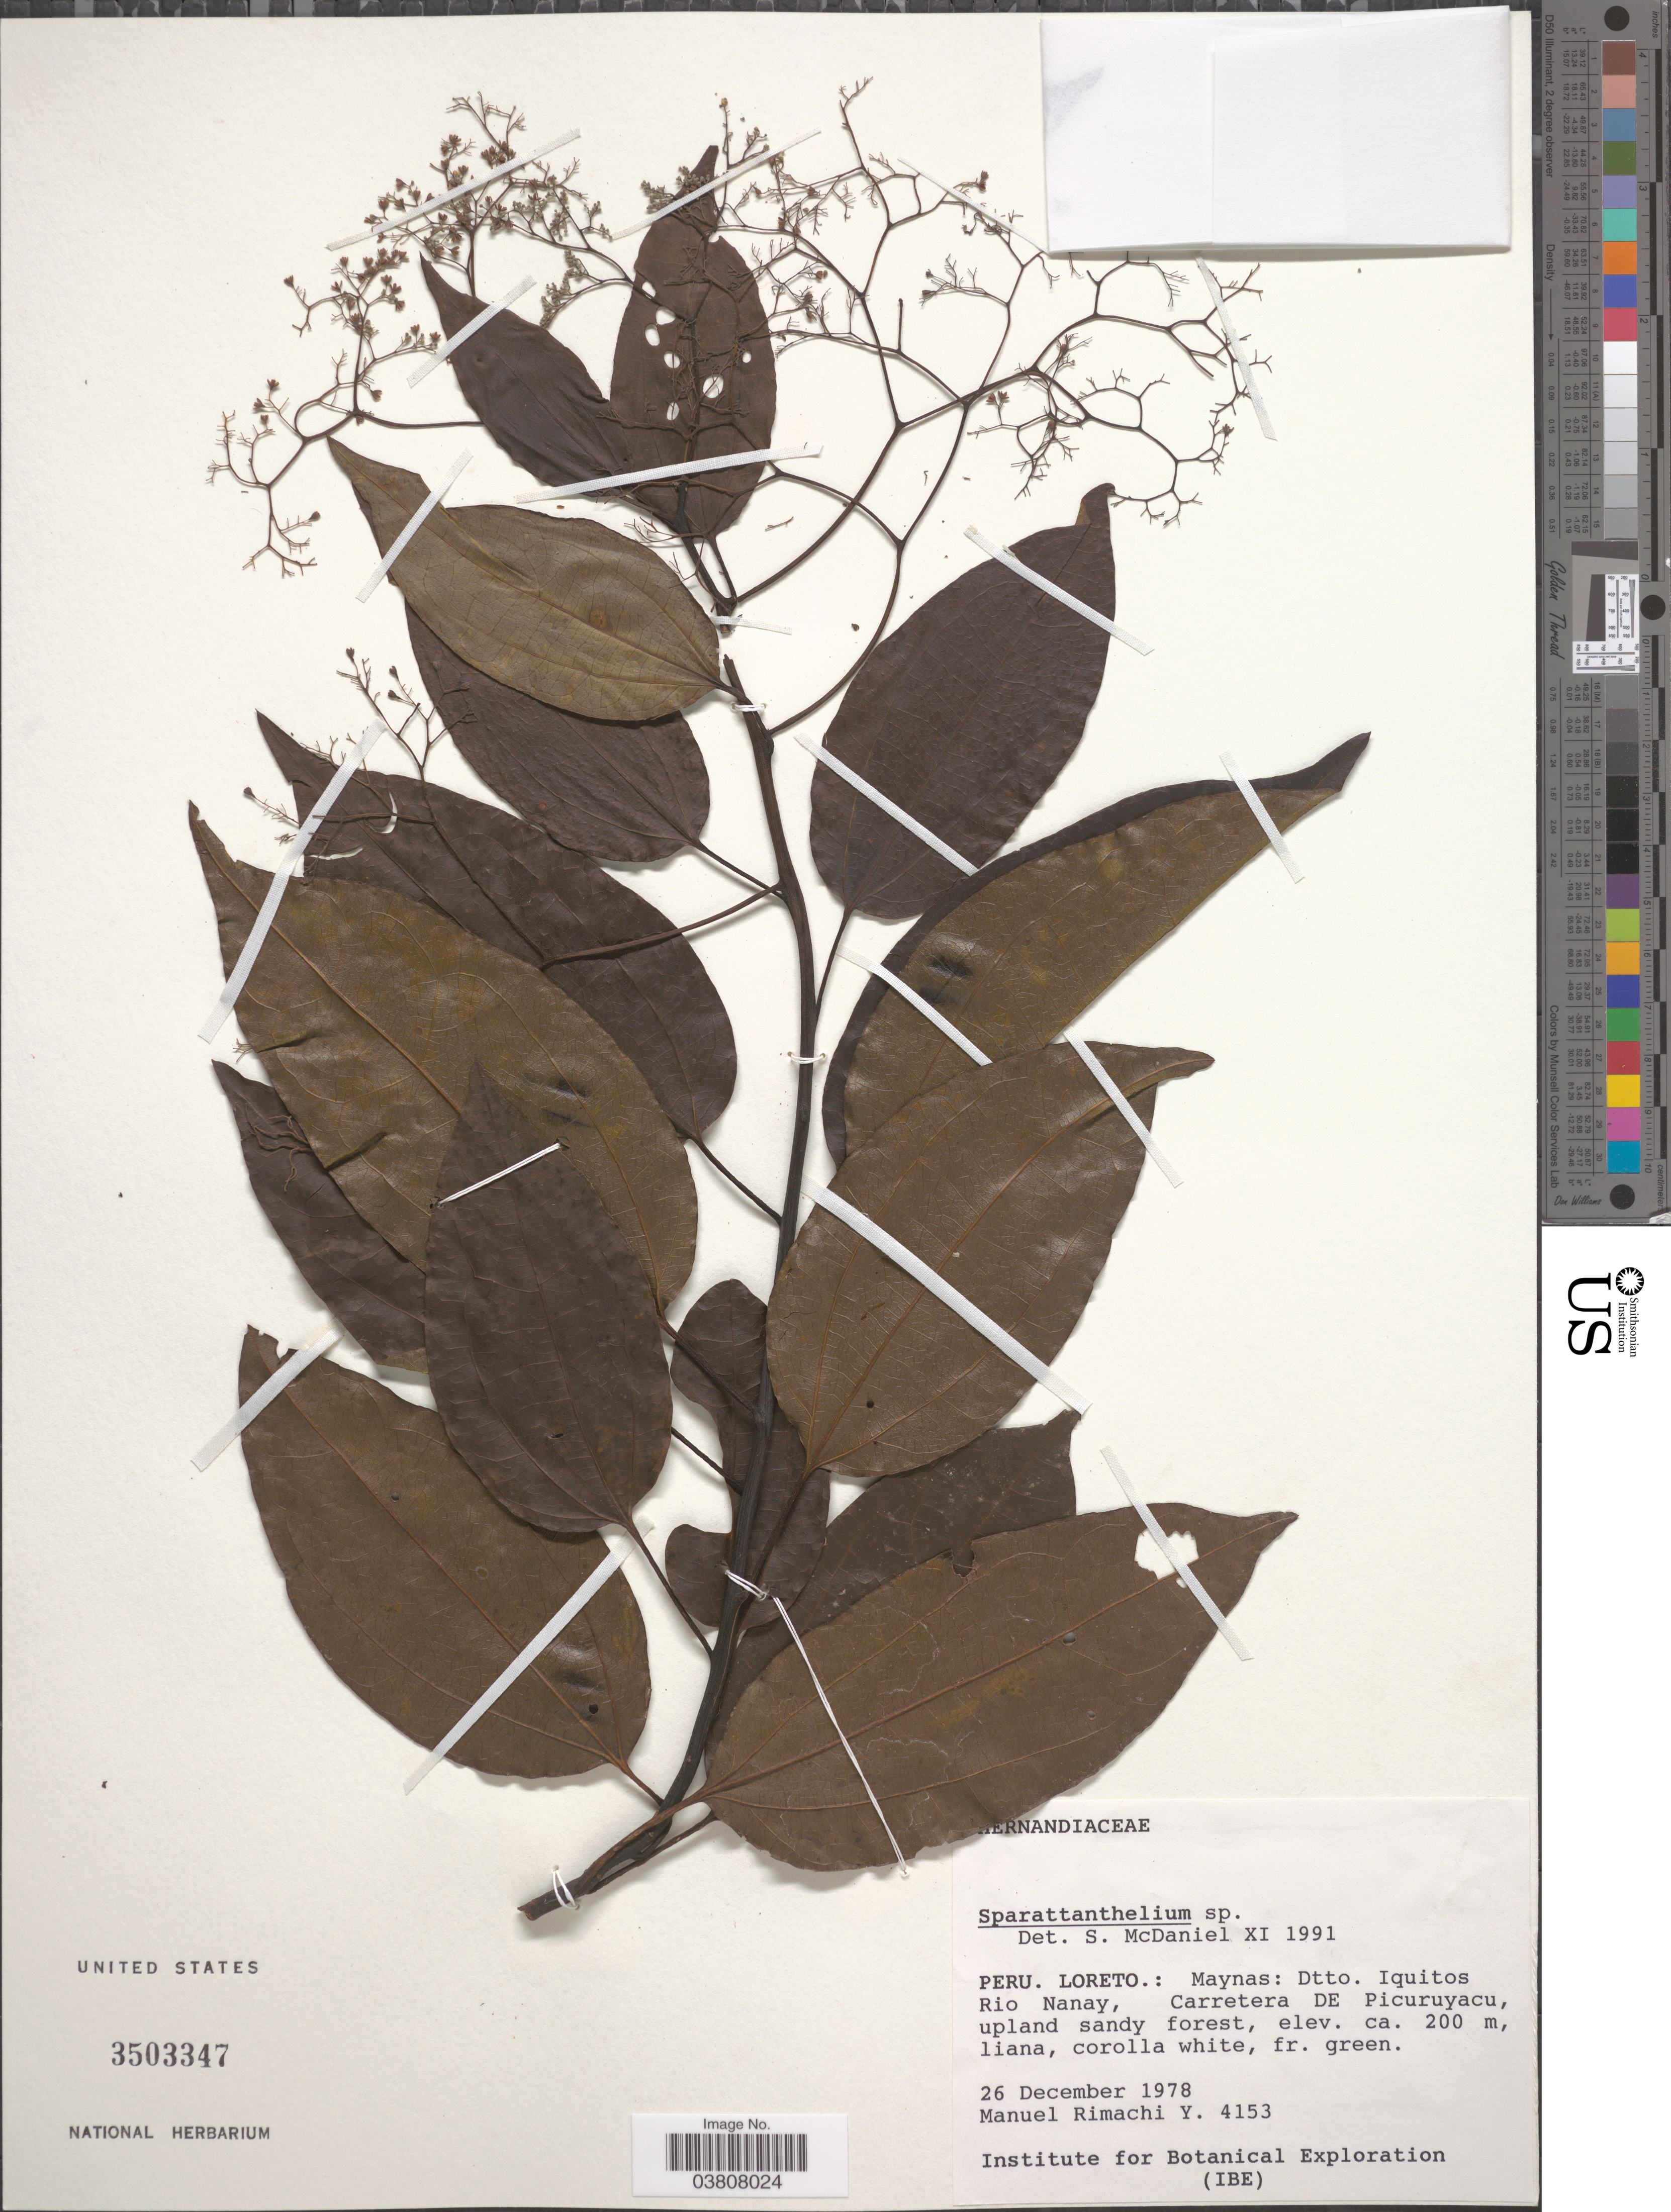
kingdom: Plantae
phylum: Tracheophyta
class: Magnoliopsida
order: Laurales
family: Hernandiaceae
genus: Sparattanthelium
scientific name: Sparattanthelium sp.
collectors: M. Rimachi Y.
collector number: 4153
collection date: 1978-12-26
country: Peru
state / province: Loreto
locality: Maynas: Dtto. Iquitos Rio Nanay, Carretera DE Picuruyacu.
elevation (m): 200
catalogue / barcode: US 3503347